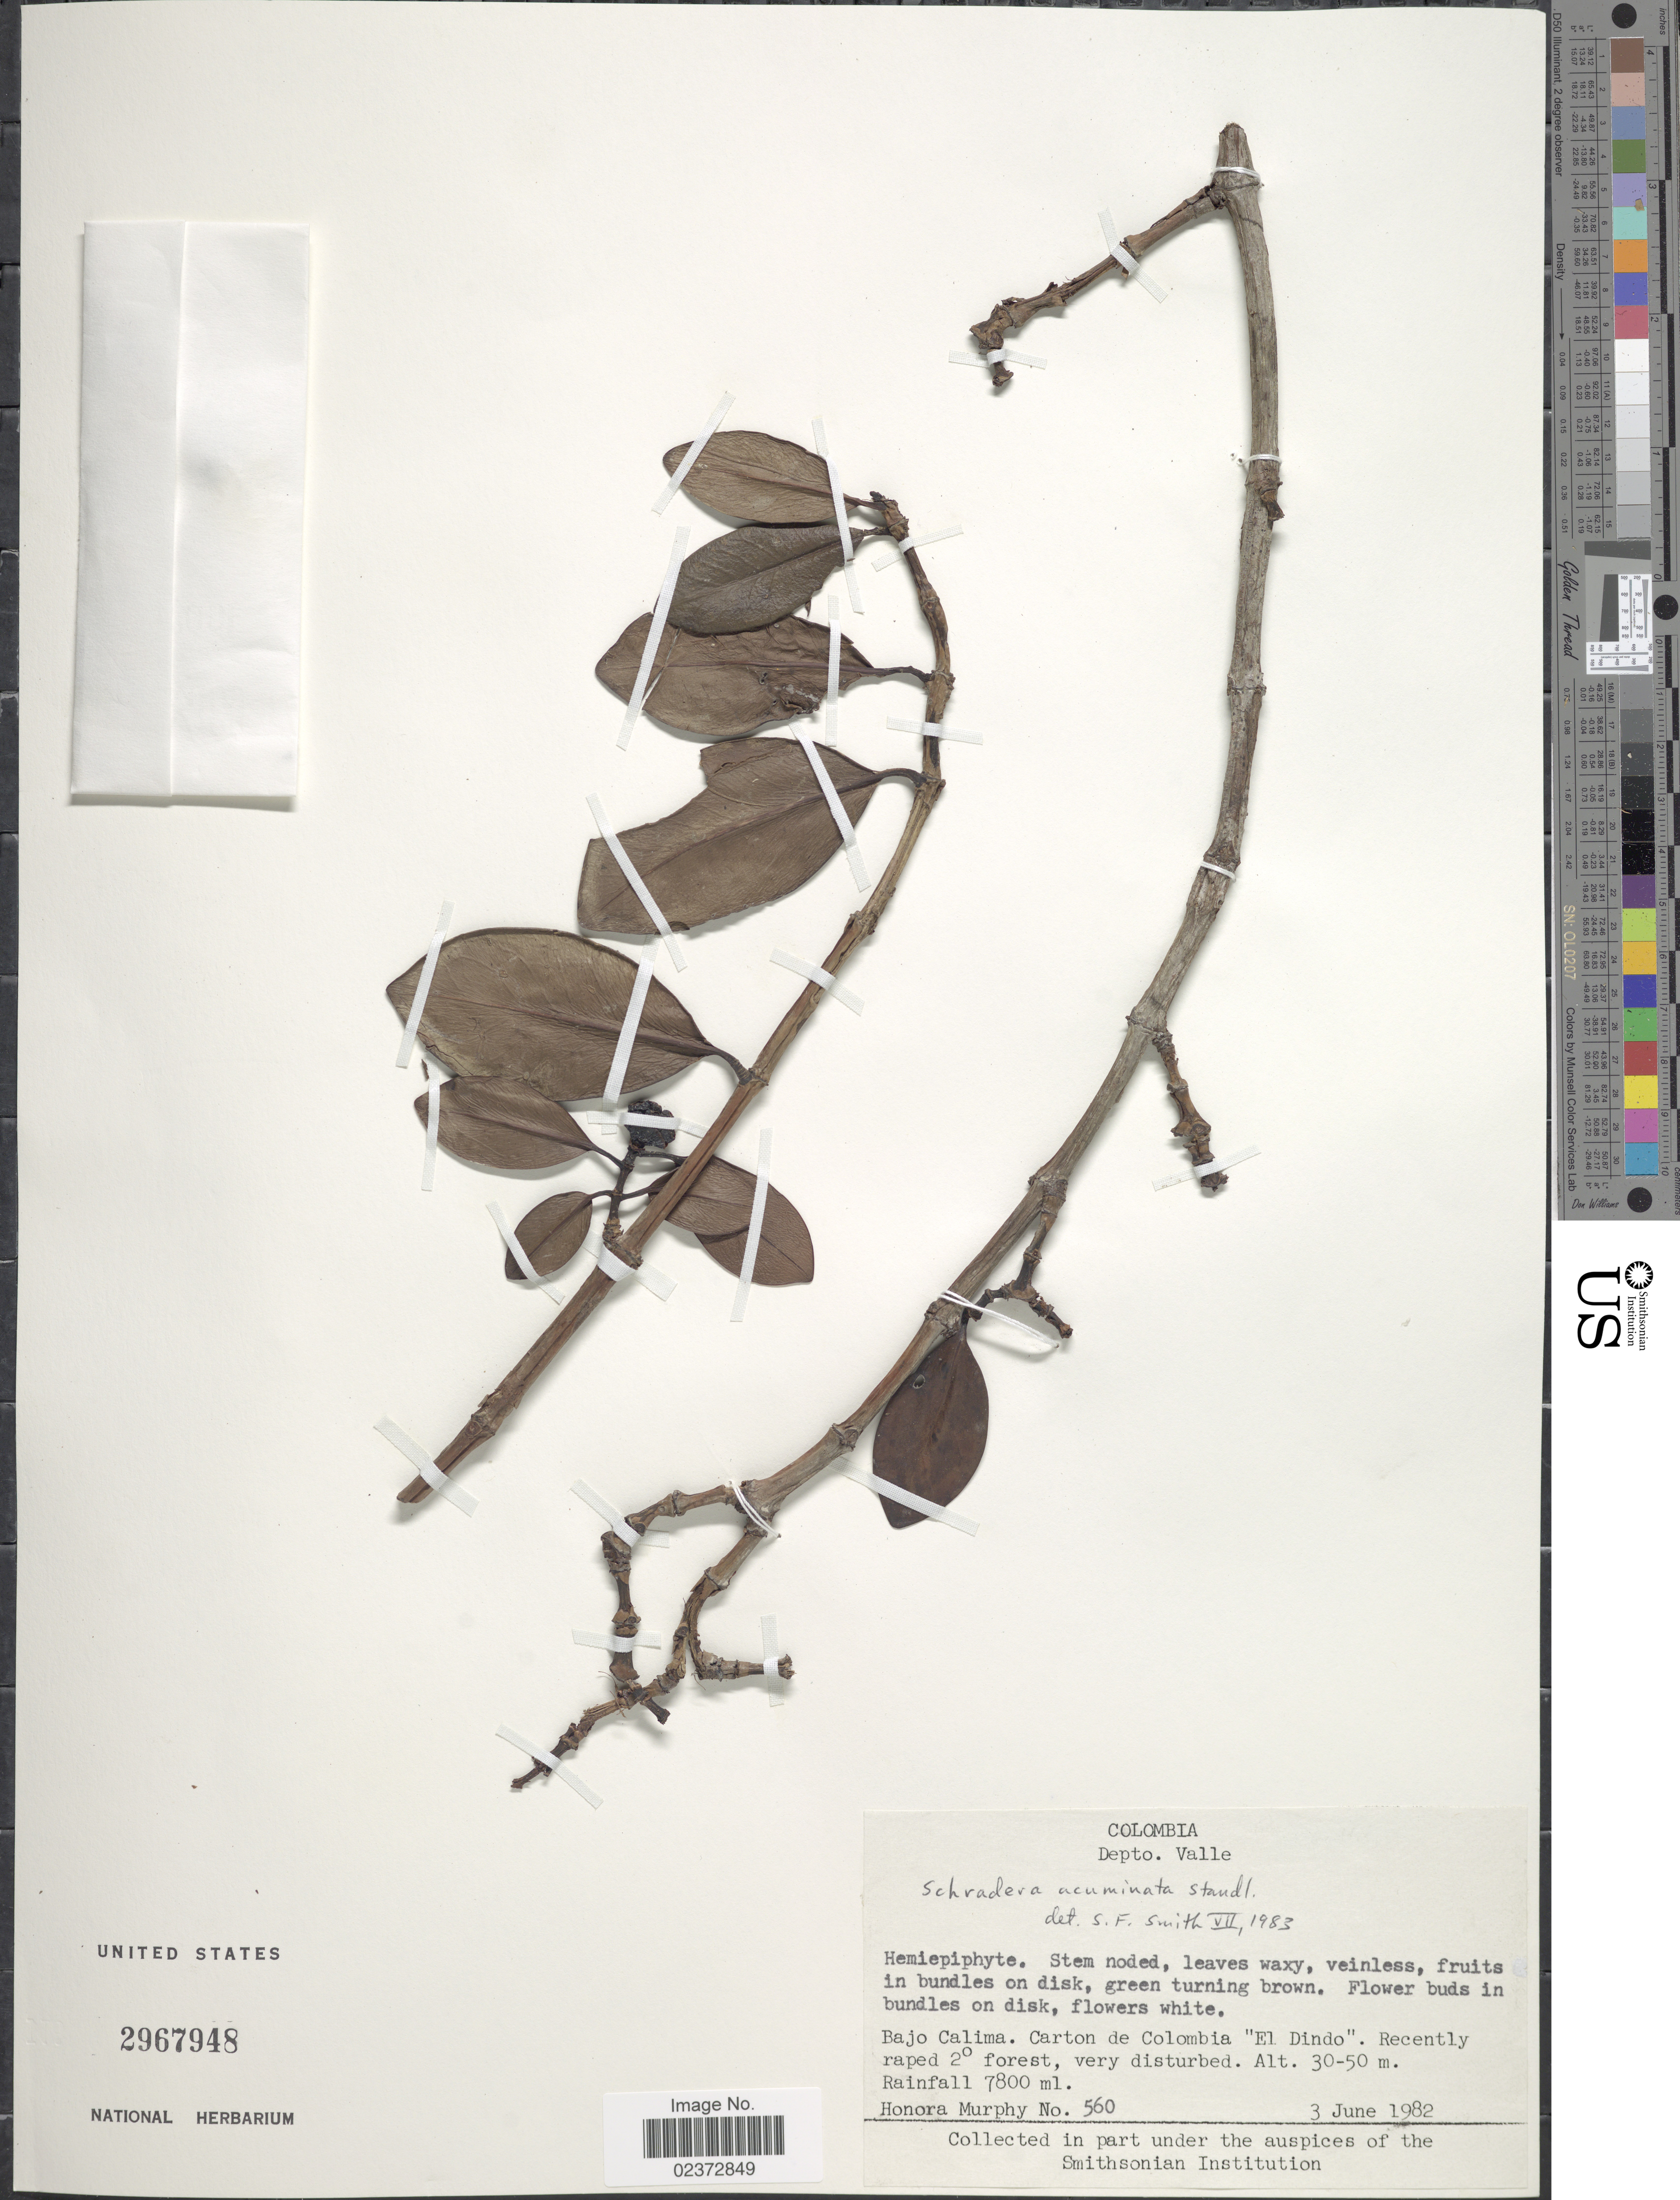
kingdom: Plantae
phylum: Tracheophyta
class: Magnoliopsida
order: Gentianales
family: Rubiaceae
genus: Schradera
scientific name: Schradera acuminata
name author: Standl.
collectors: H. Murphy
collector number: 560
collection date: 1982-06-03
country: Colombia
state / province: Valle del Cauca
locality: Bajo Calima. carton de Colombia 'El Dindo'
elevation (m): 30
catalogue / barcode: US 2967948